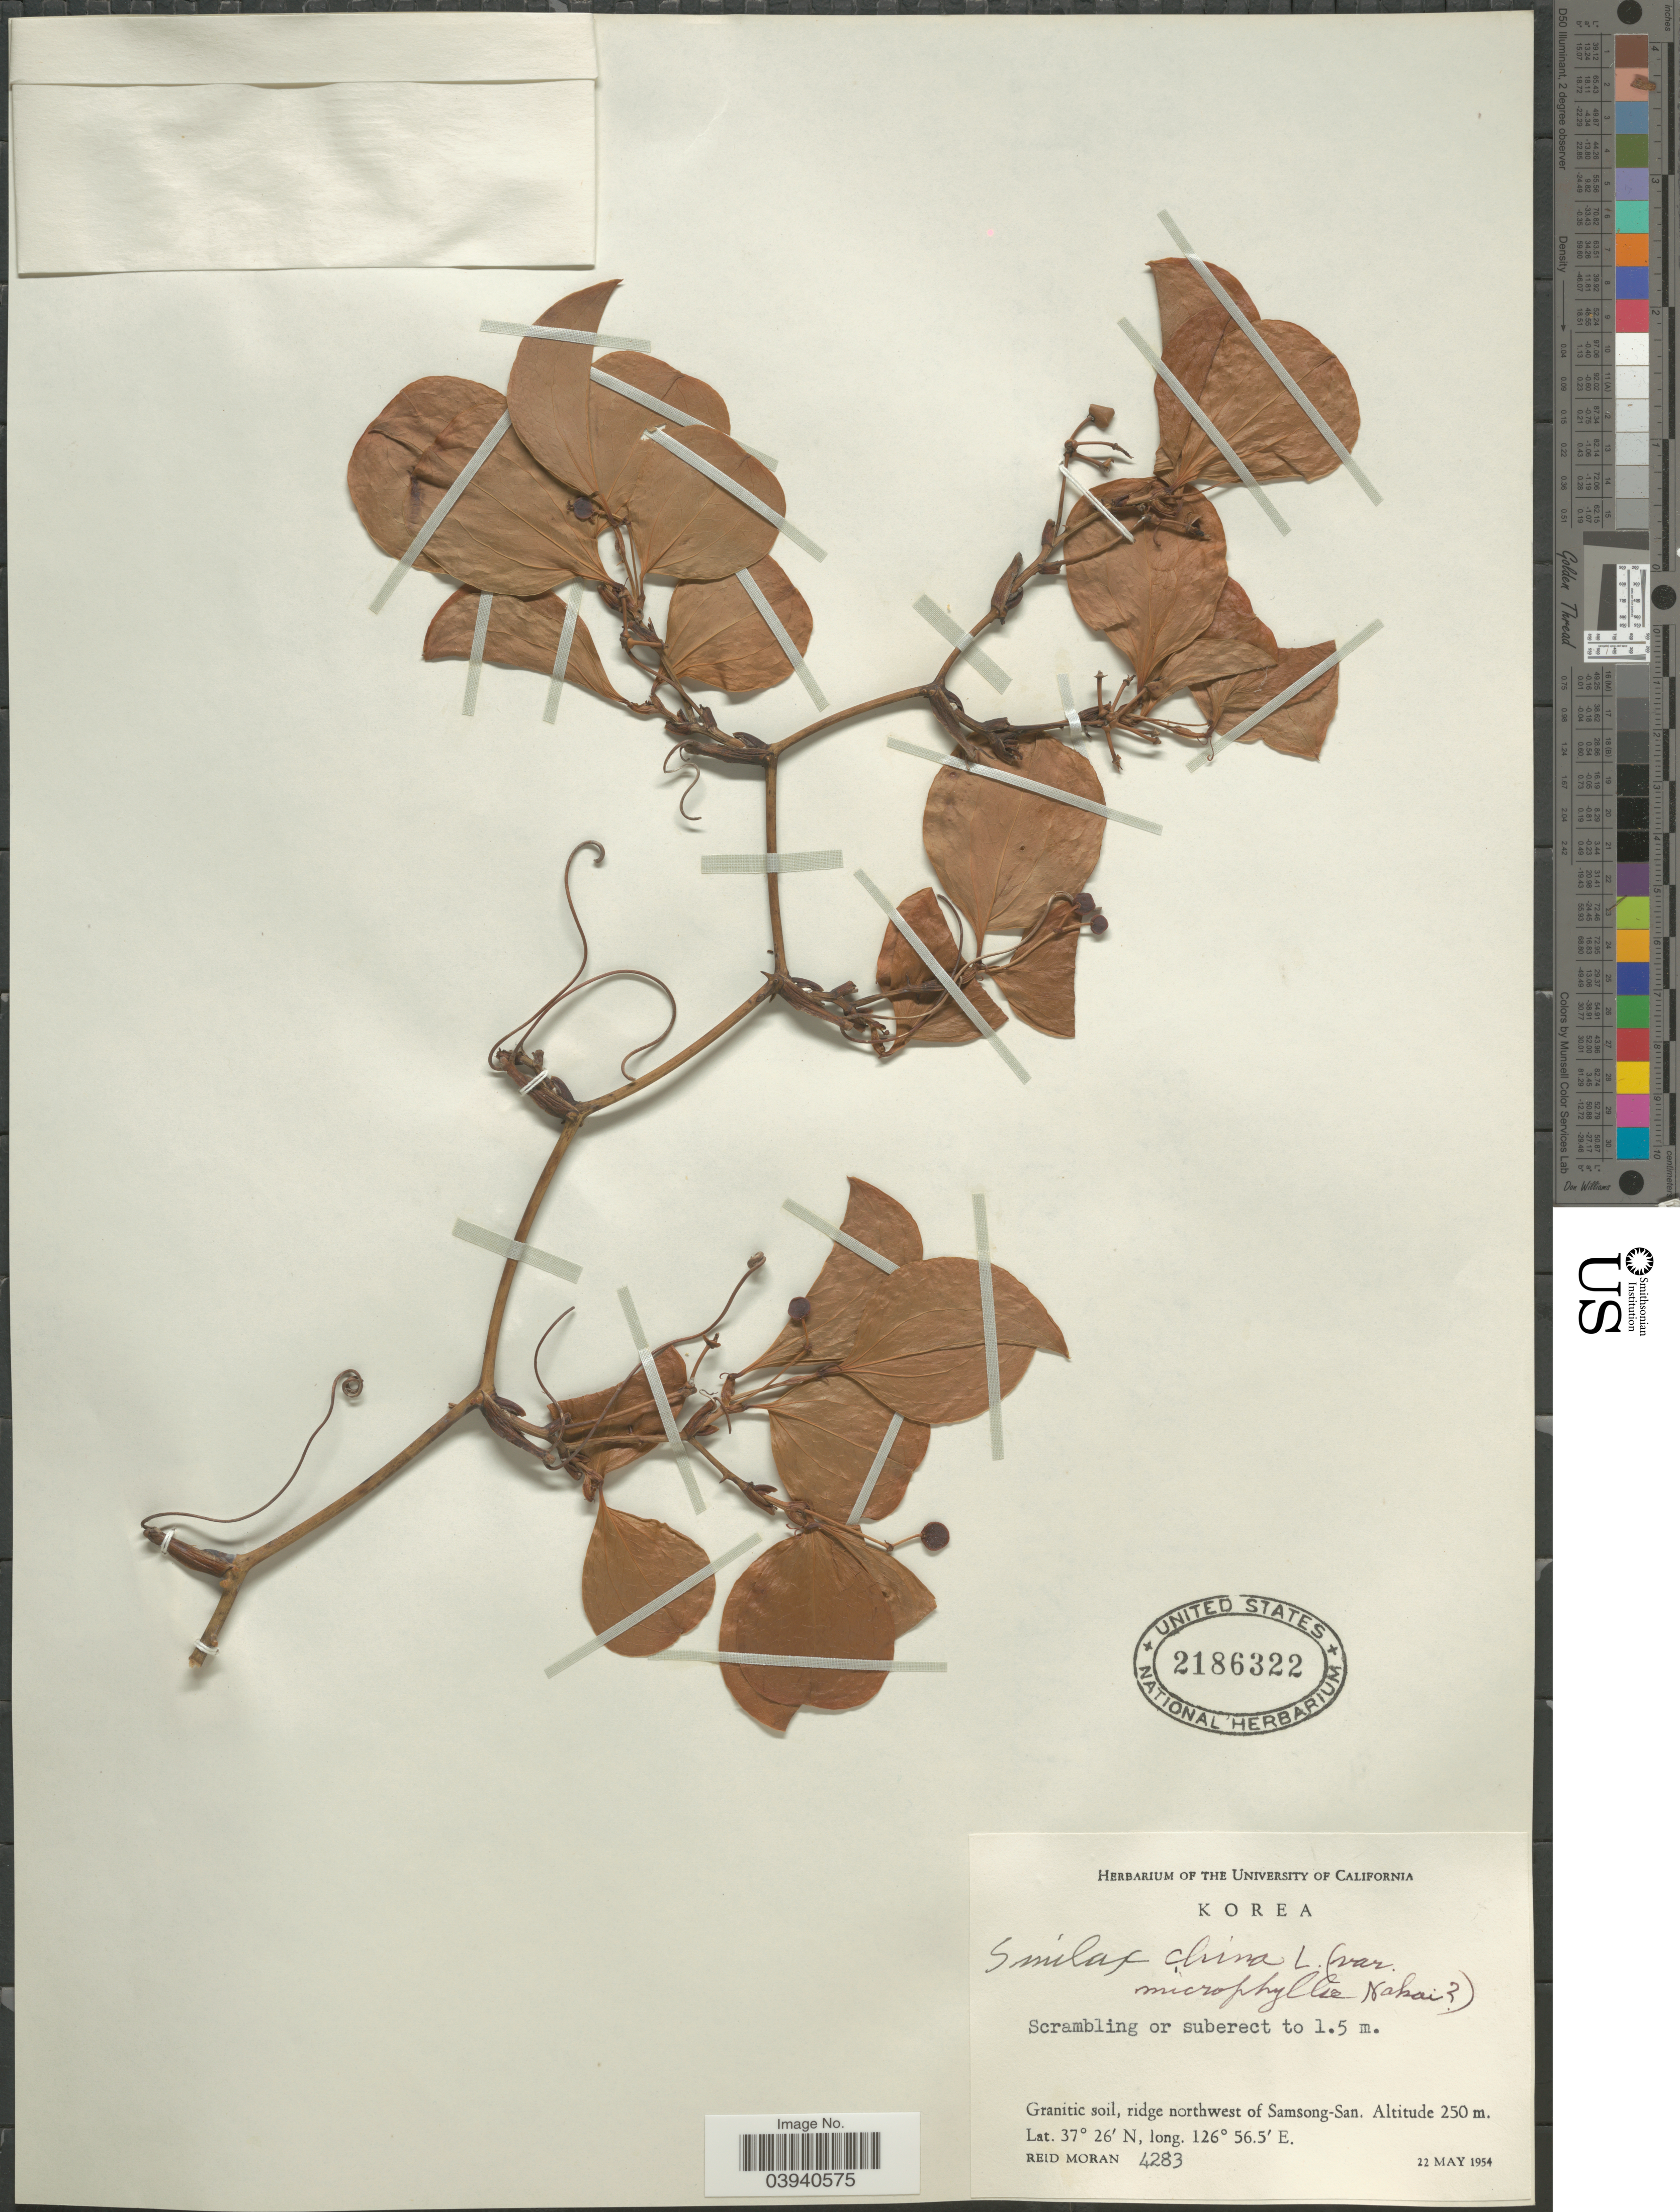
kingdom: Plantae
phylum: Tracheophyta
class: Liliopsida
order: Liliales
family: Smilacaceae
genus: Smilax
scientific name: Smilax china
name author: L.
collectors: R. Moran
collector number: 4283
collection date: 1954-05-22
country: South Korea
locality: Korea. Granitic soil, ridge northwest of Samsong-San.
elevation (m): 250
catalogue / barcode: US 2186322